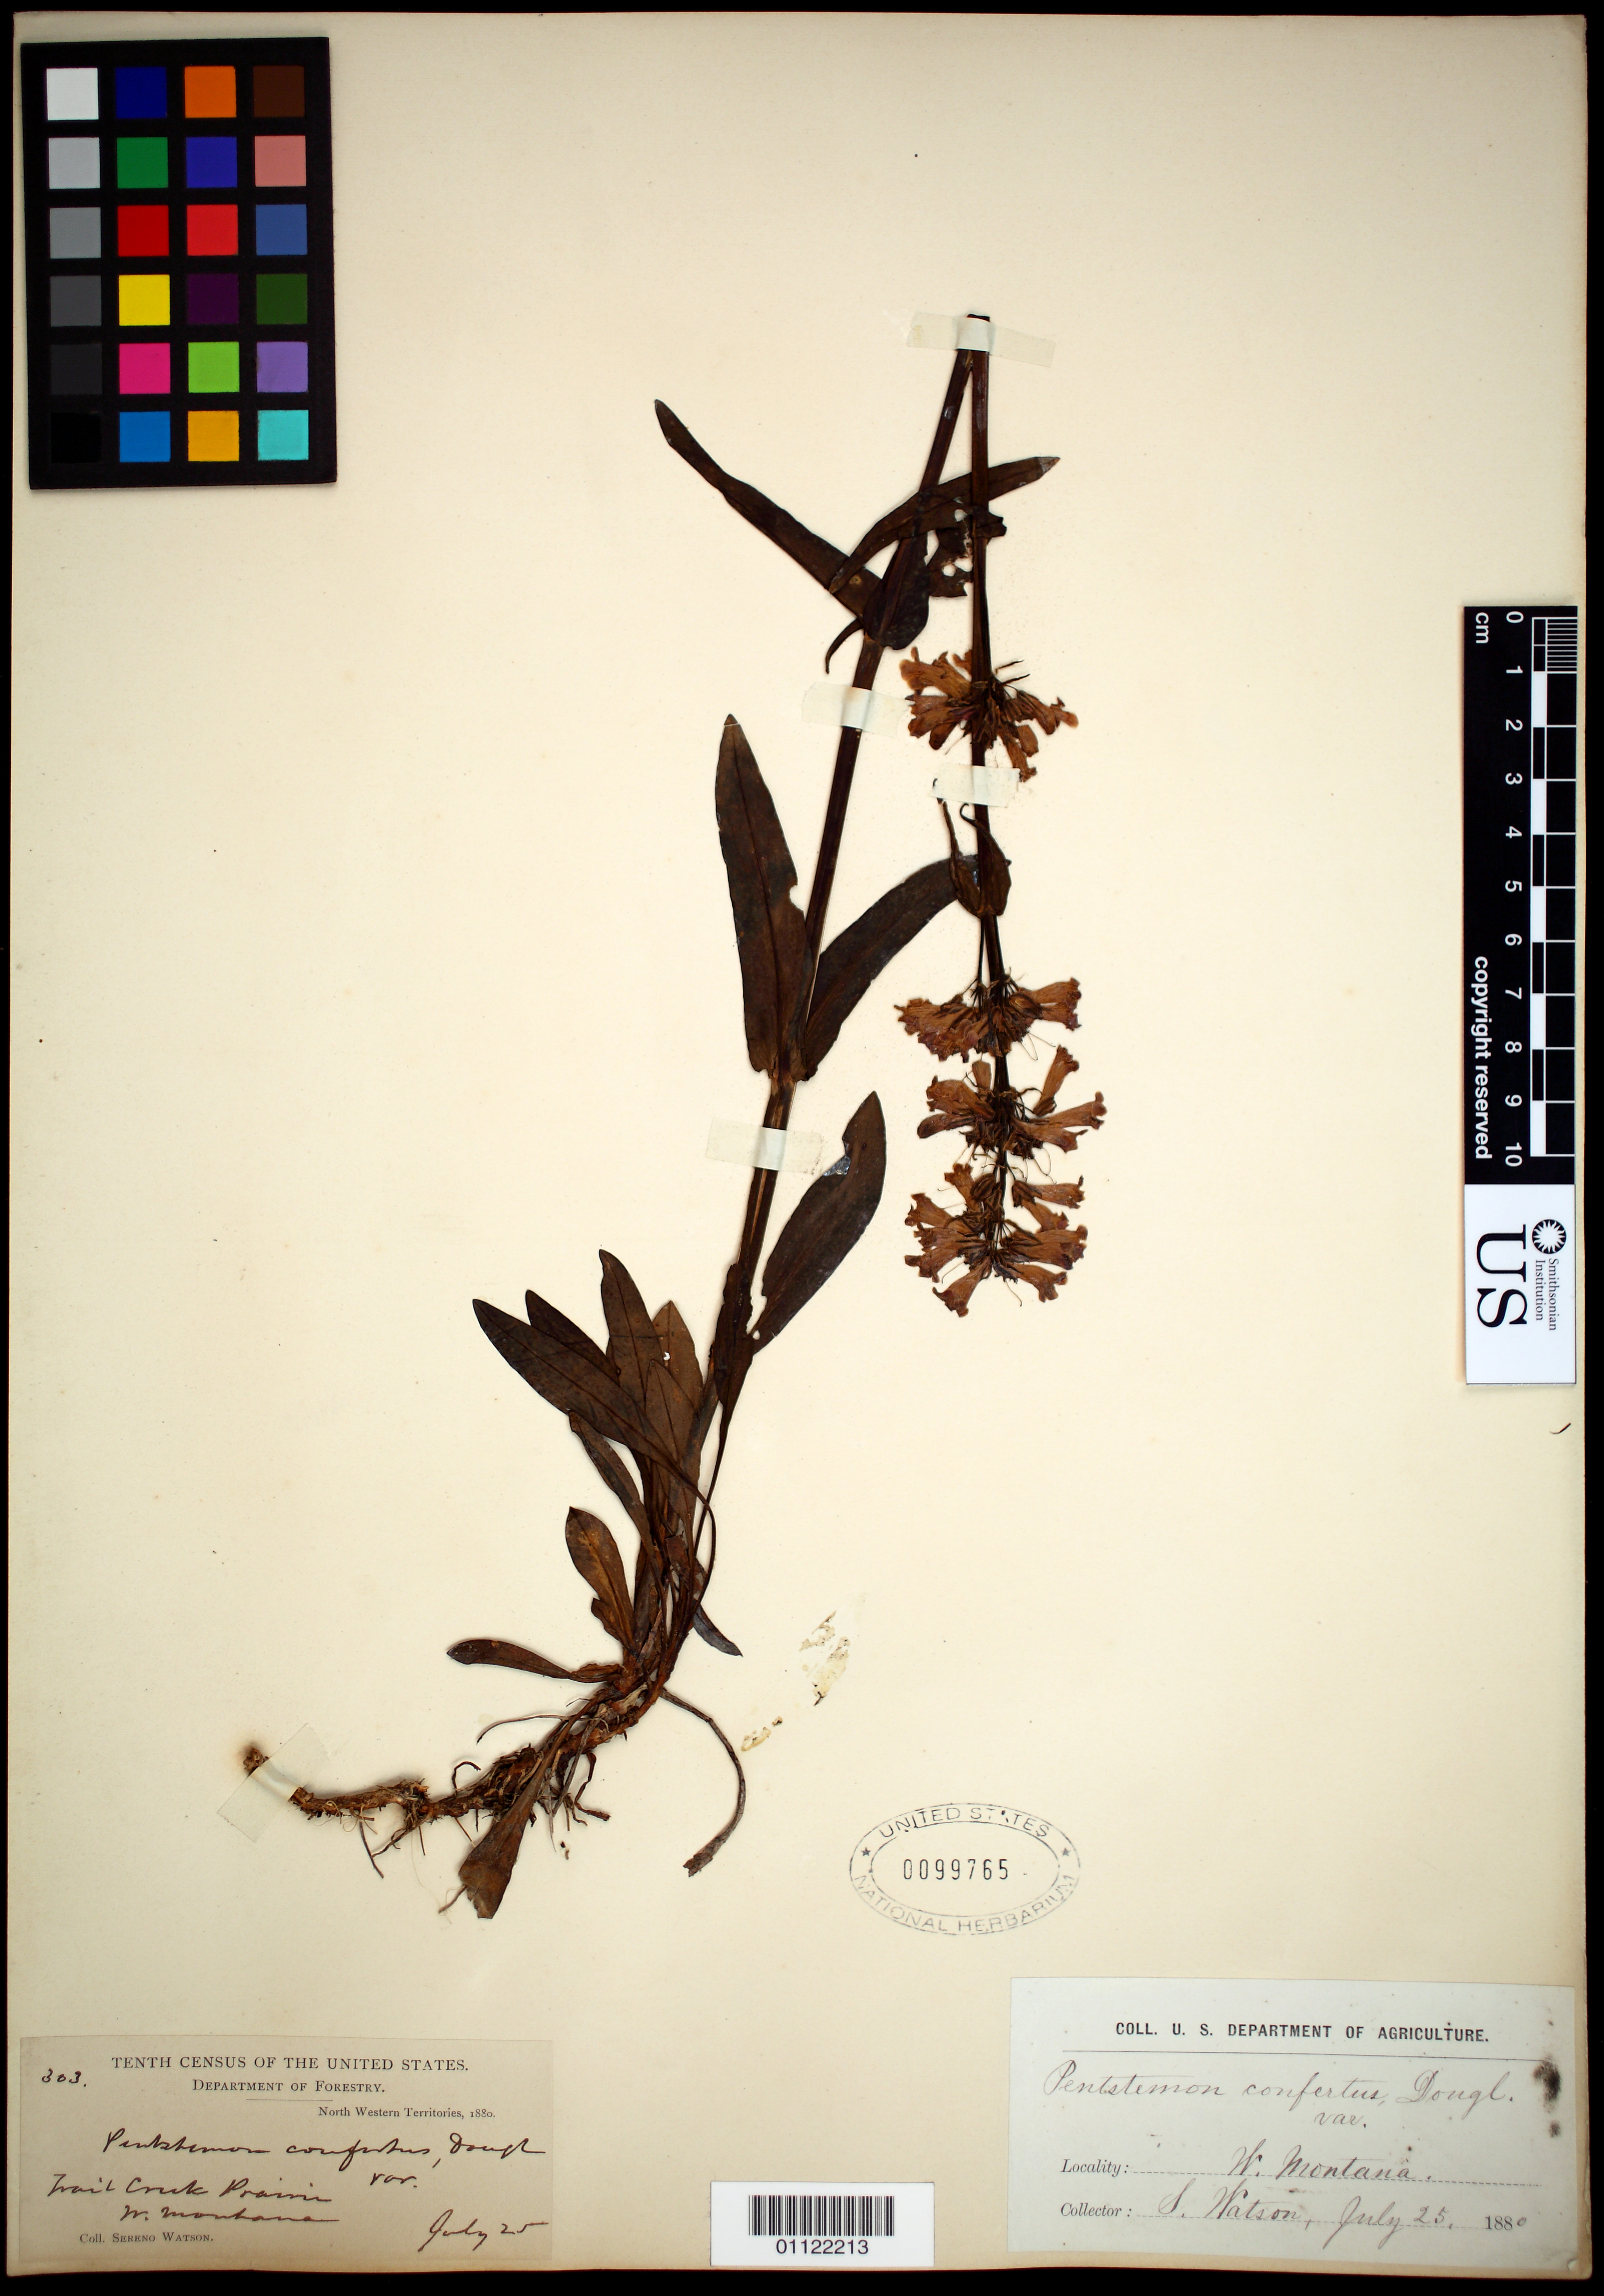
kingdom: Plantae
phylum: Tracheophyta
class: Magnoliopsida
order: Lamiales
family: Plantaginaceae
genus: Penstemon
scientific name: Penstemon rydbergii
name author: A. Nelson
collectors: S. Watson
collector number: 303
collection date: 1880-07-25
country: United States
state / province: Montana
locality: Trail Creek Prairie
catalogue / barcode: US 99765